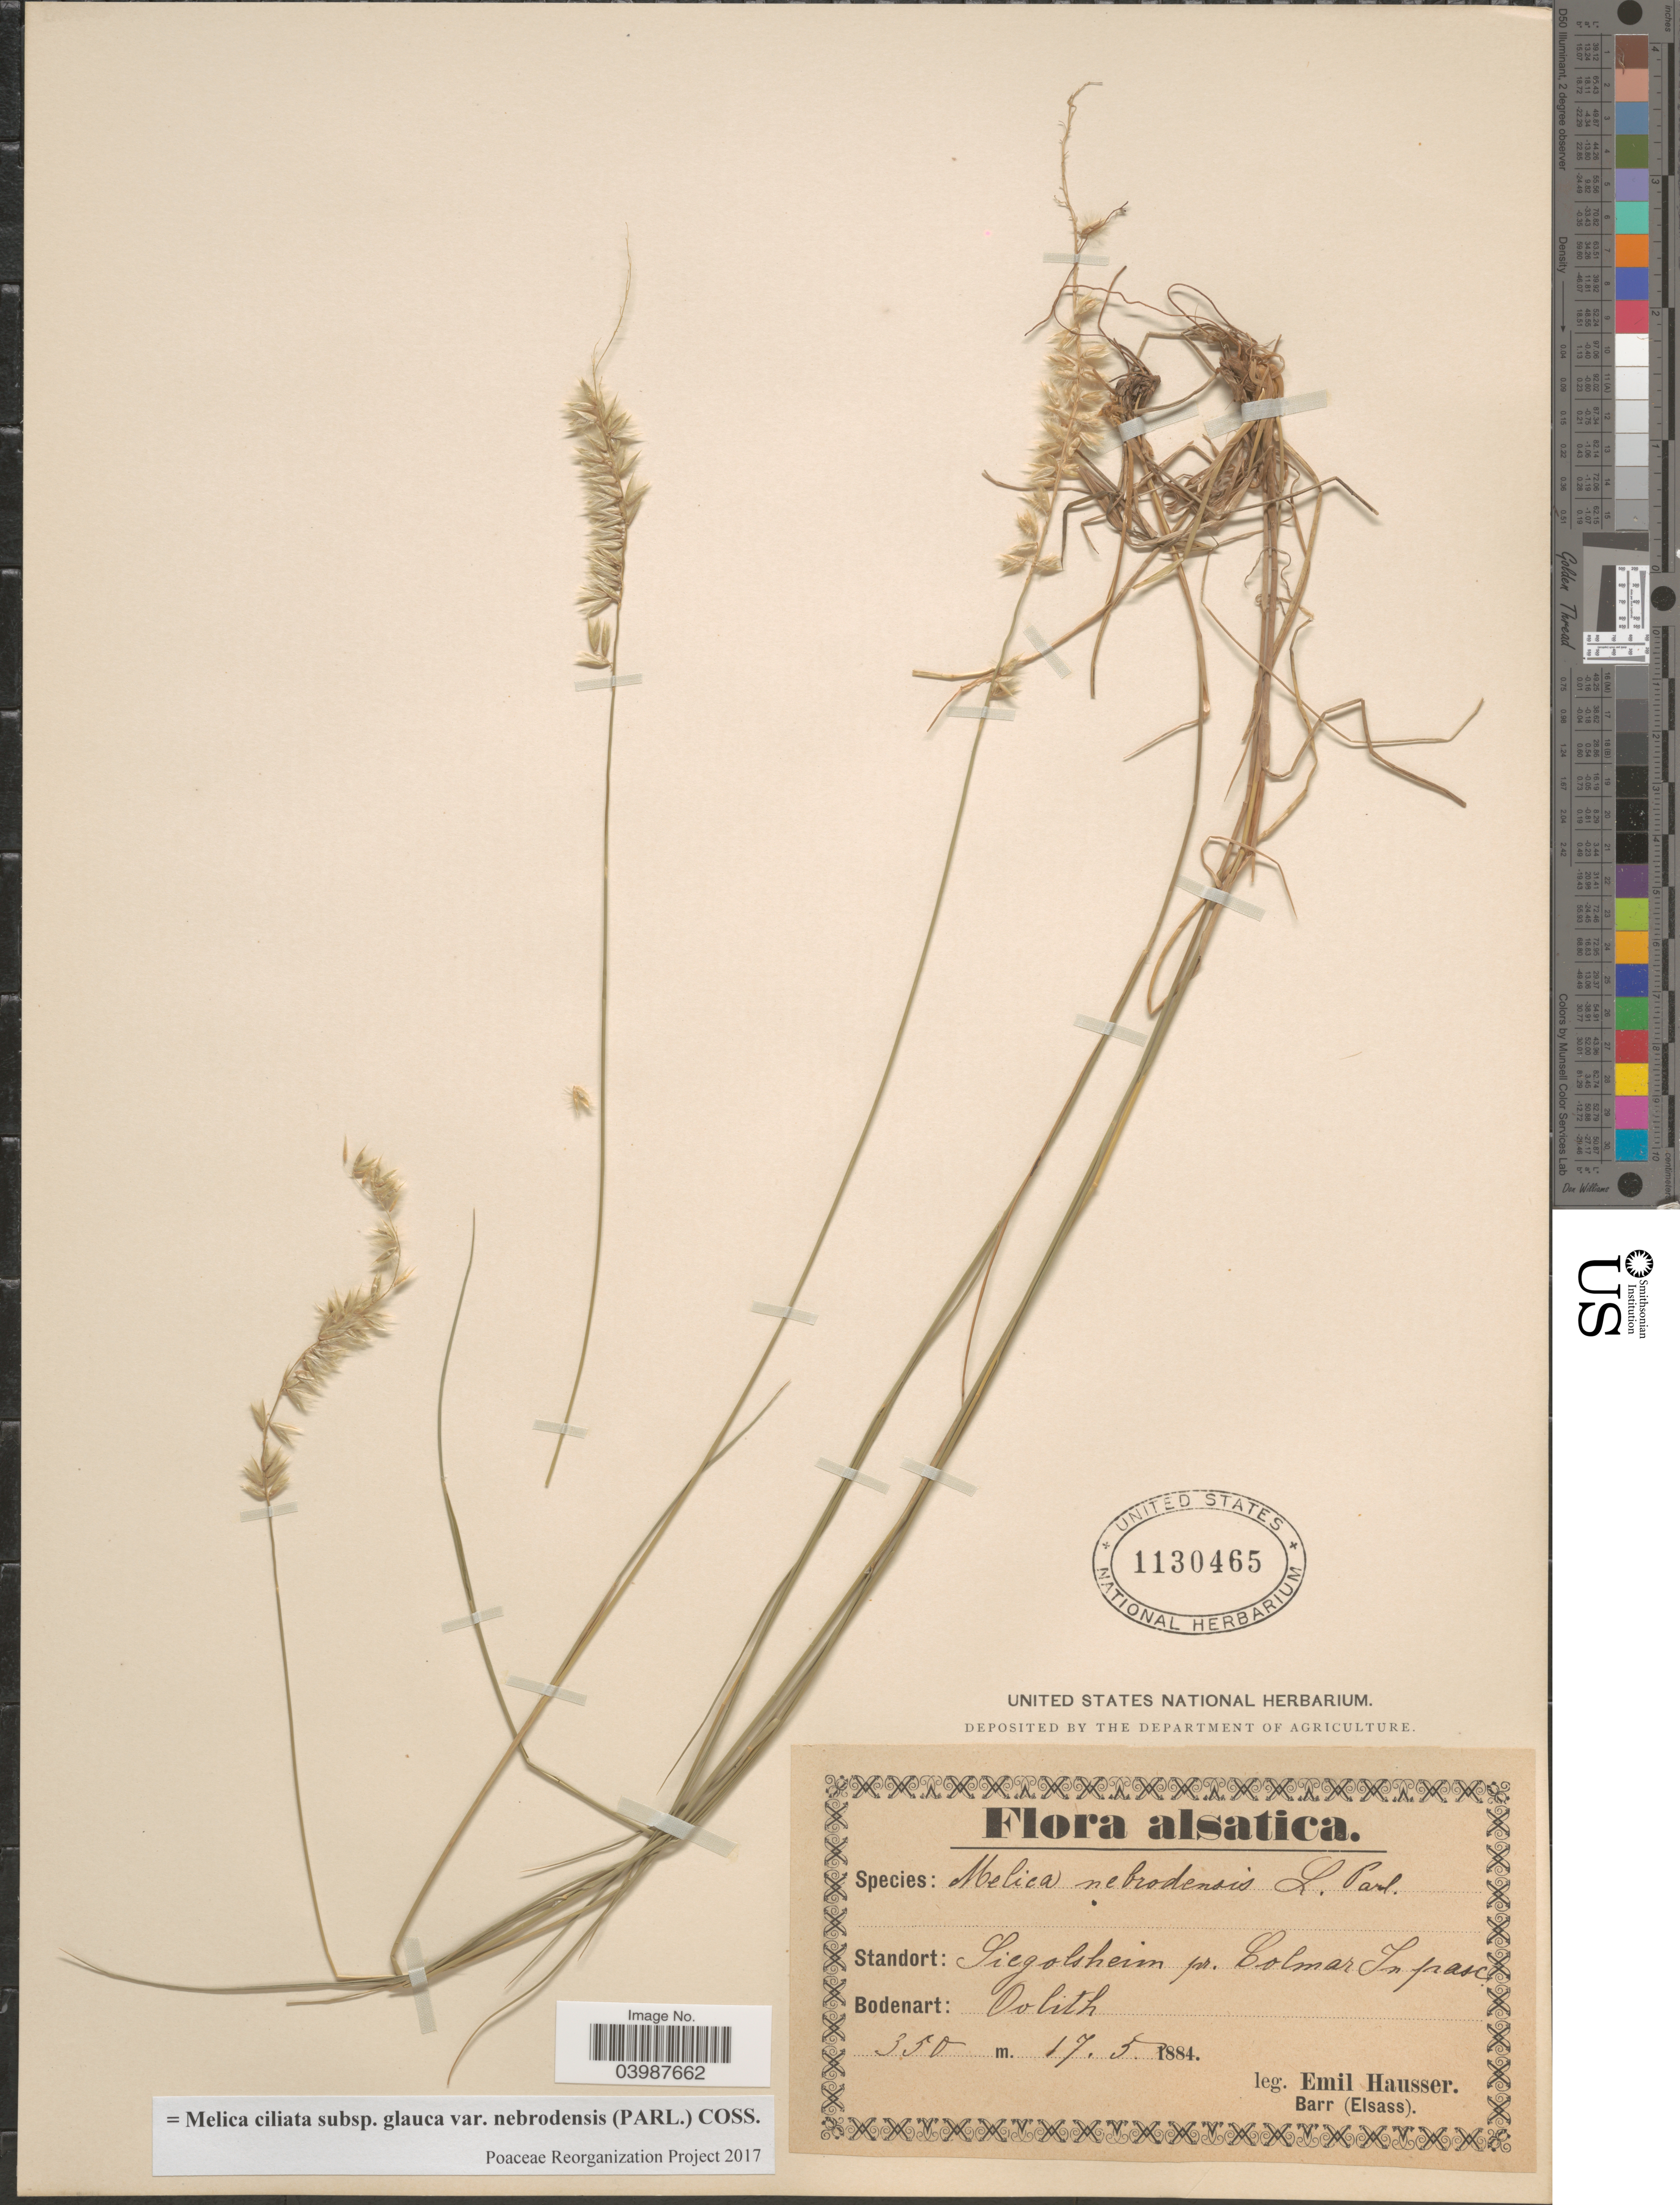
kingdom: Plantae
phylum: Tracheophyta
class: Liliopsida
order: Poales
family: Poaceae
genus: Melica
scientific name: Melica ciliata subsp. glauca var. nebrodensis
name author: (Parl.) Coss.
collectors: E. Hausser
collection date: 1884-05-17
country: France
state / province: Grand Est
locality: Alsatica. Siegolsheim pr. Colmar. In pasc.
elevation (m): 350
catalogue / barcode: US 1130465